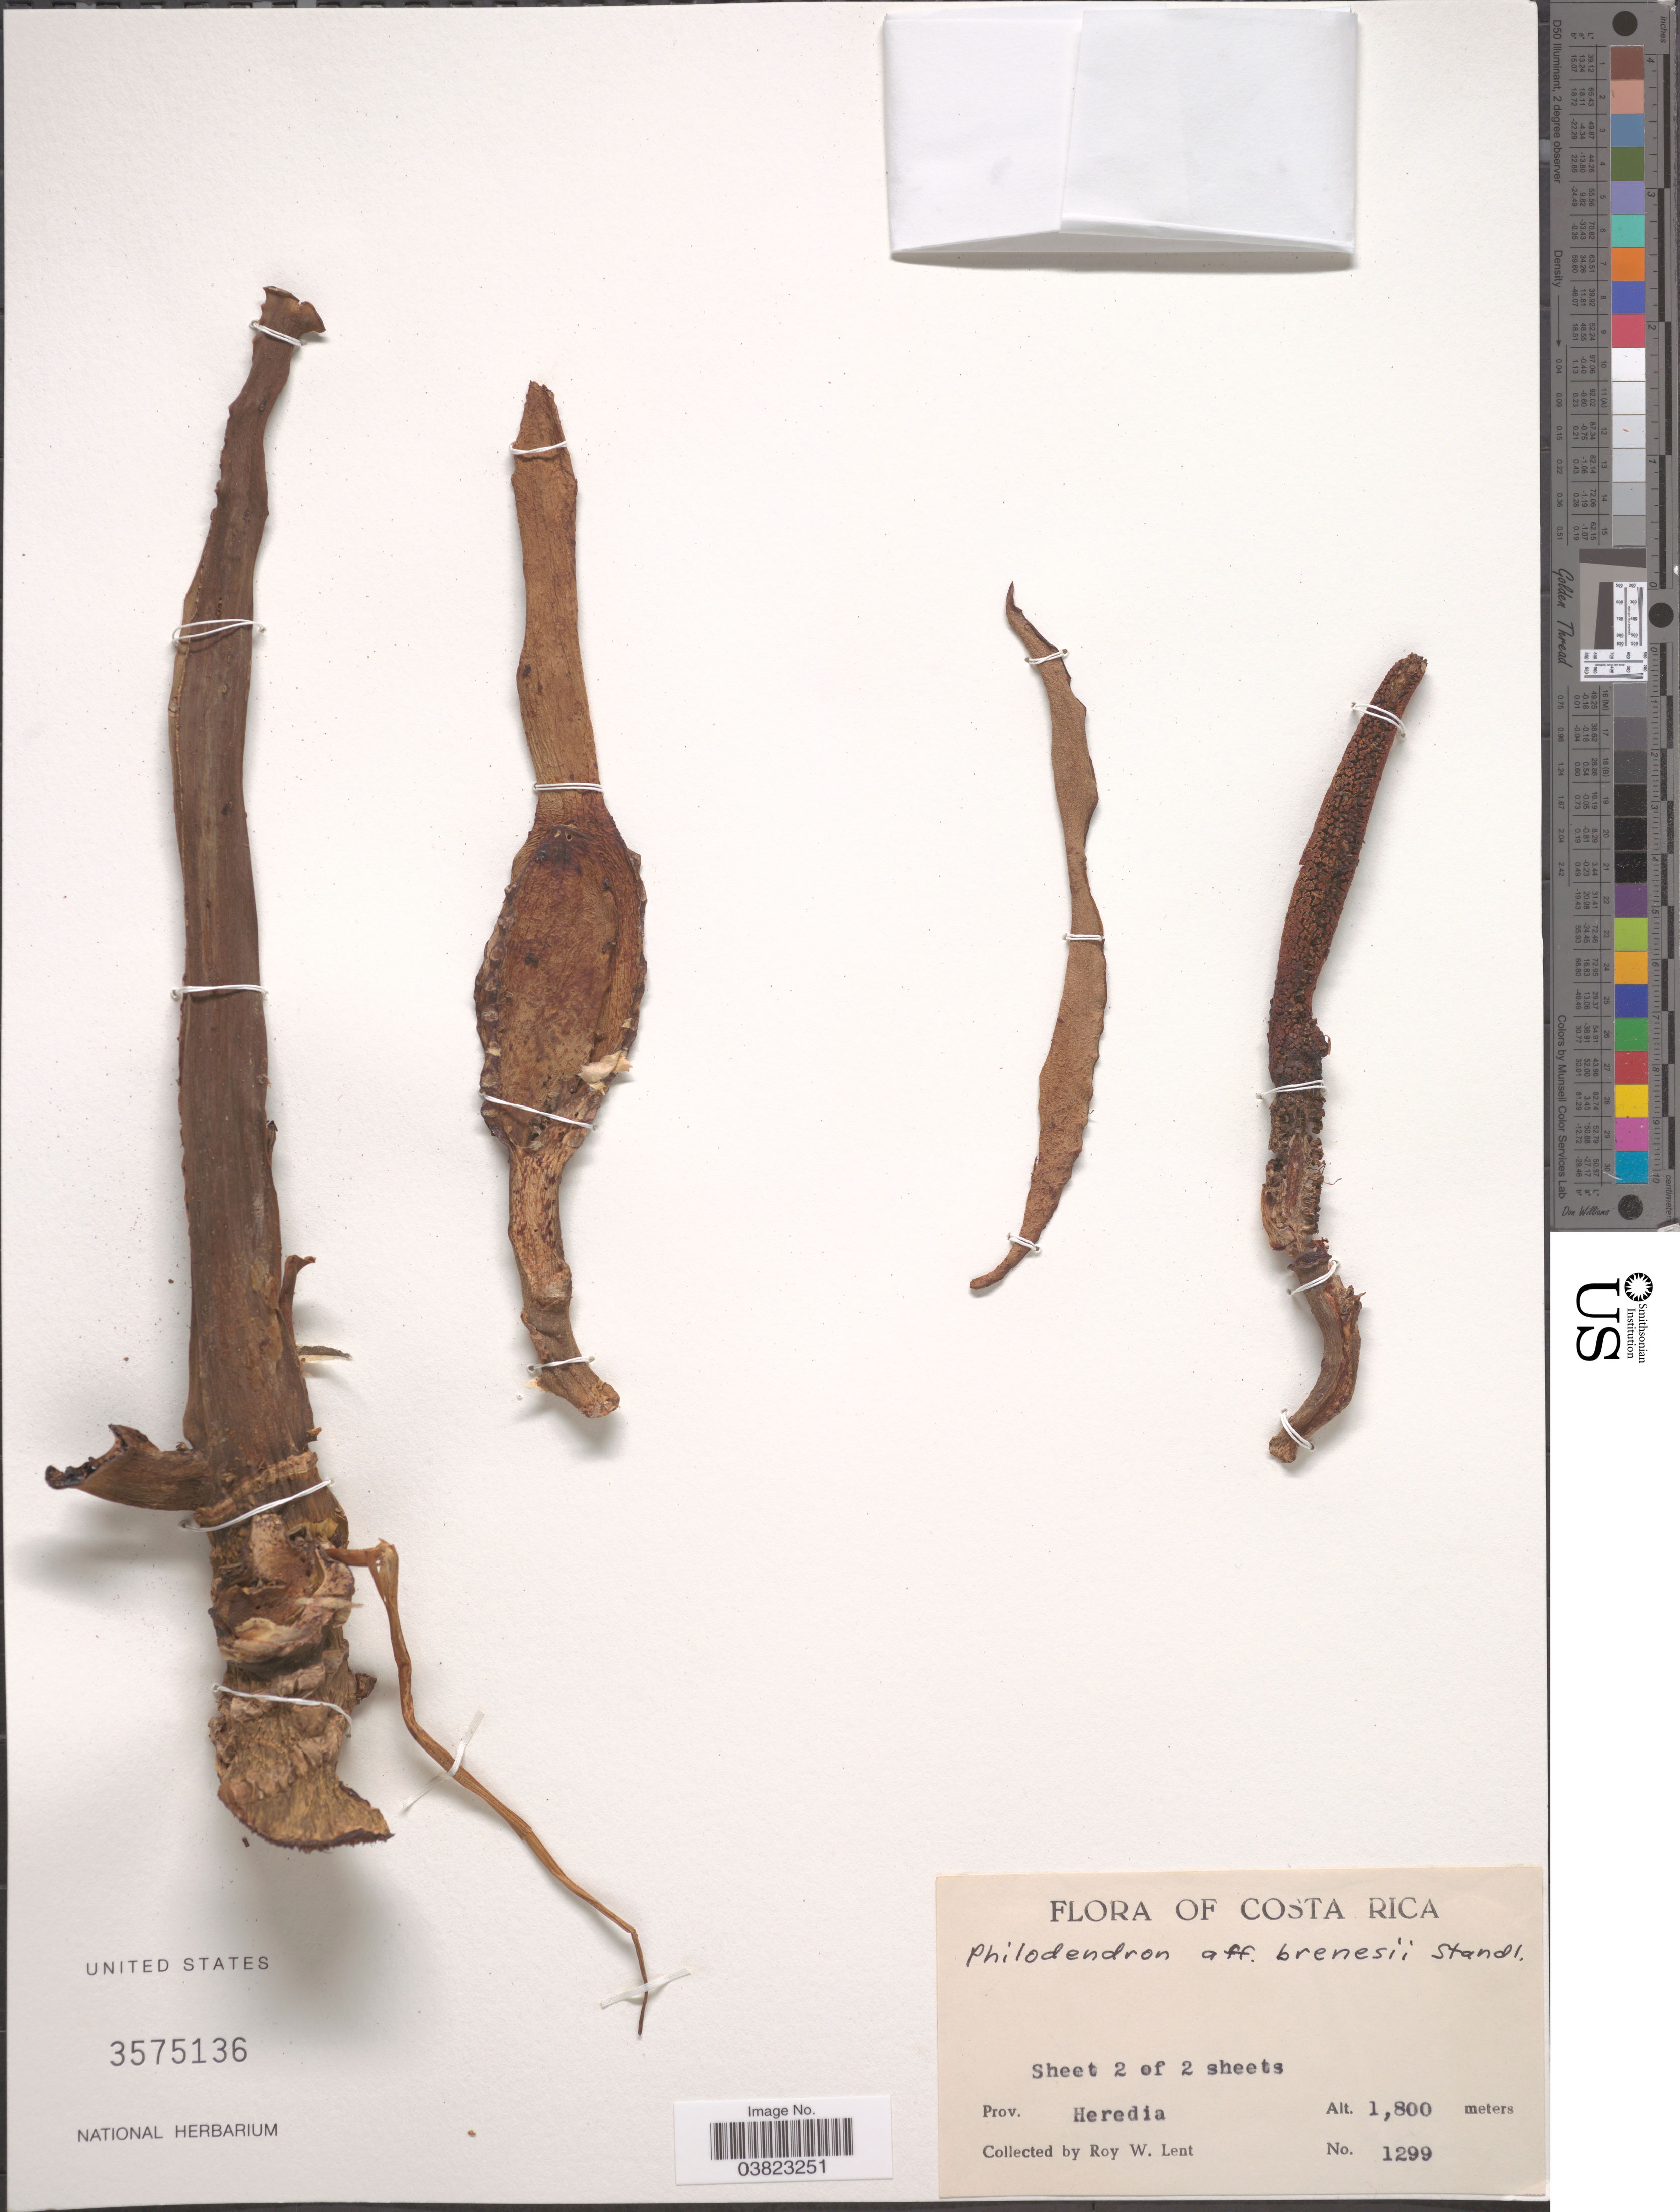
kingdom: Plantae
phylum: Tracheophyta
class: Liliopsida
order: Alismatales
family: Araceae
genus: Philodendron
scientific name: Philodendron brenesii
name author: Standl.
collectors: R. W. Lent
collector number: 1299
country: Costa Rica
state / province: Heredia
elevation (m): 1800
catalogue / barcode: US 3575136